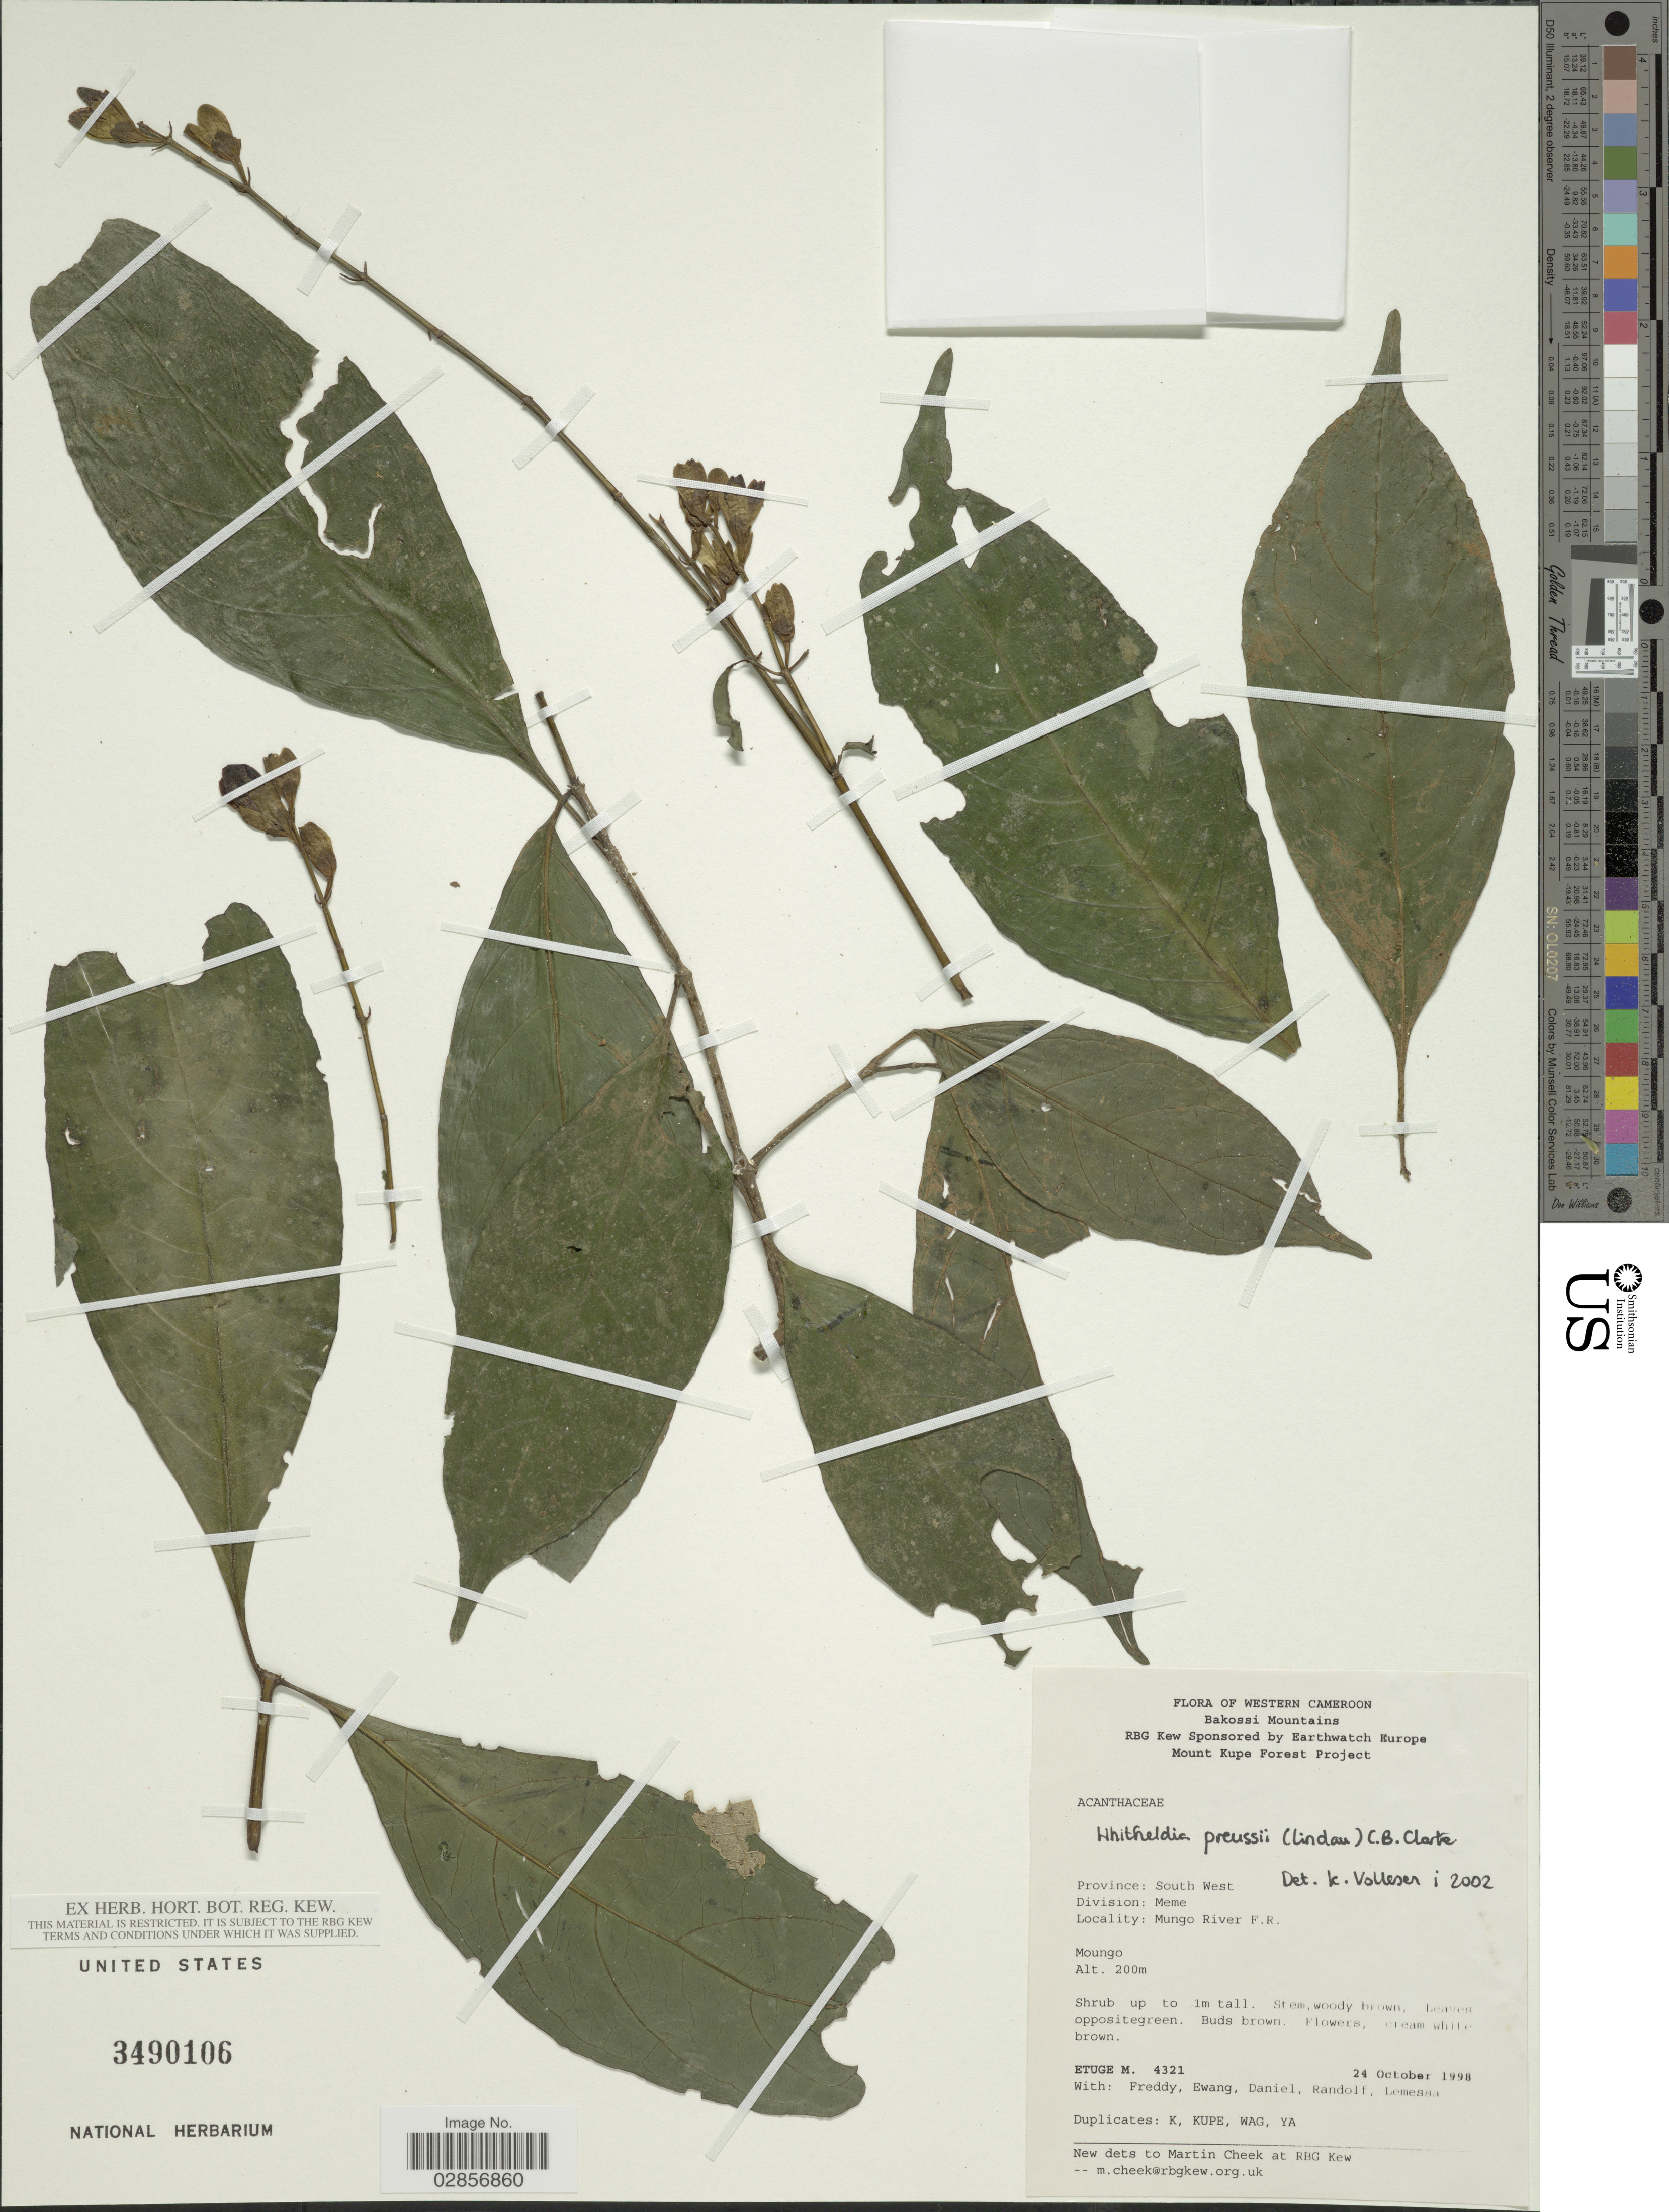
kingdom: Plantae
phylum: Tracheophyta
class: Magnoliopsida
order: Lamiales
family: Acanthaceae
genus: Whitfieldia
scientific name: Whitfieldia preussii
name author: (Lindau) C.B. Clarke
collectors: M. Etuge, -. Freddy, -. Ewang, -. Daniel & et al.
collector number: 4321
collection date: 1998-10-24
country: Cameroon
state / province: Sud-Ouest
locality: Western Cameroon. Bakossi Mountains. Province: South West. Division: Meme. Mungo River F.R. Moungo.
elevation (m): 200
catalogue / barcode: US 3490106